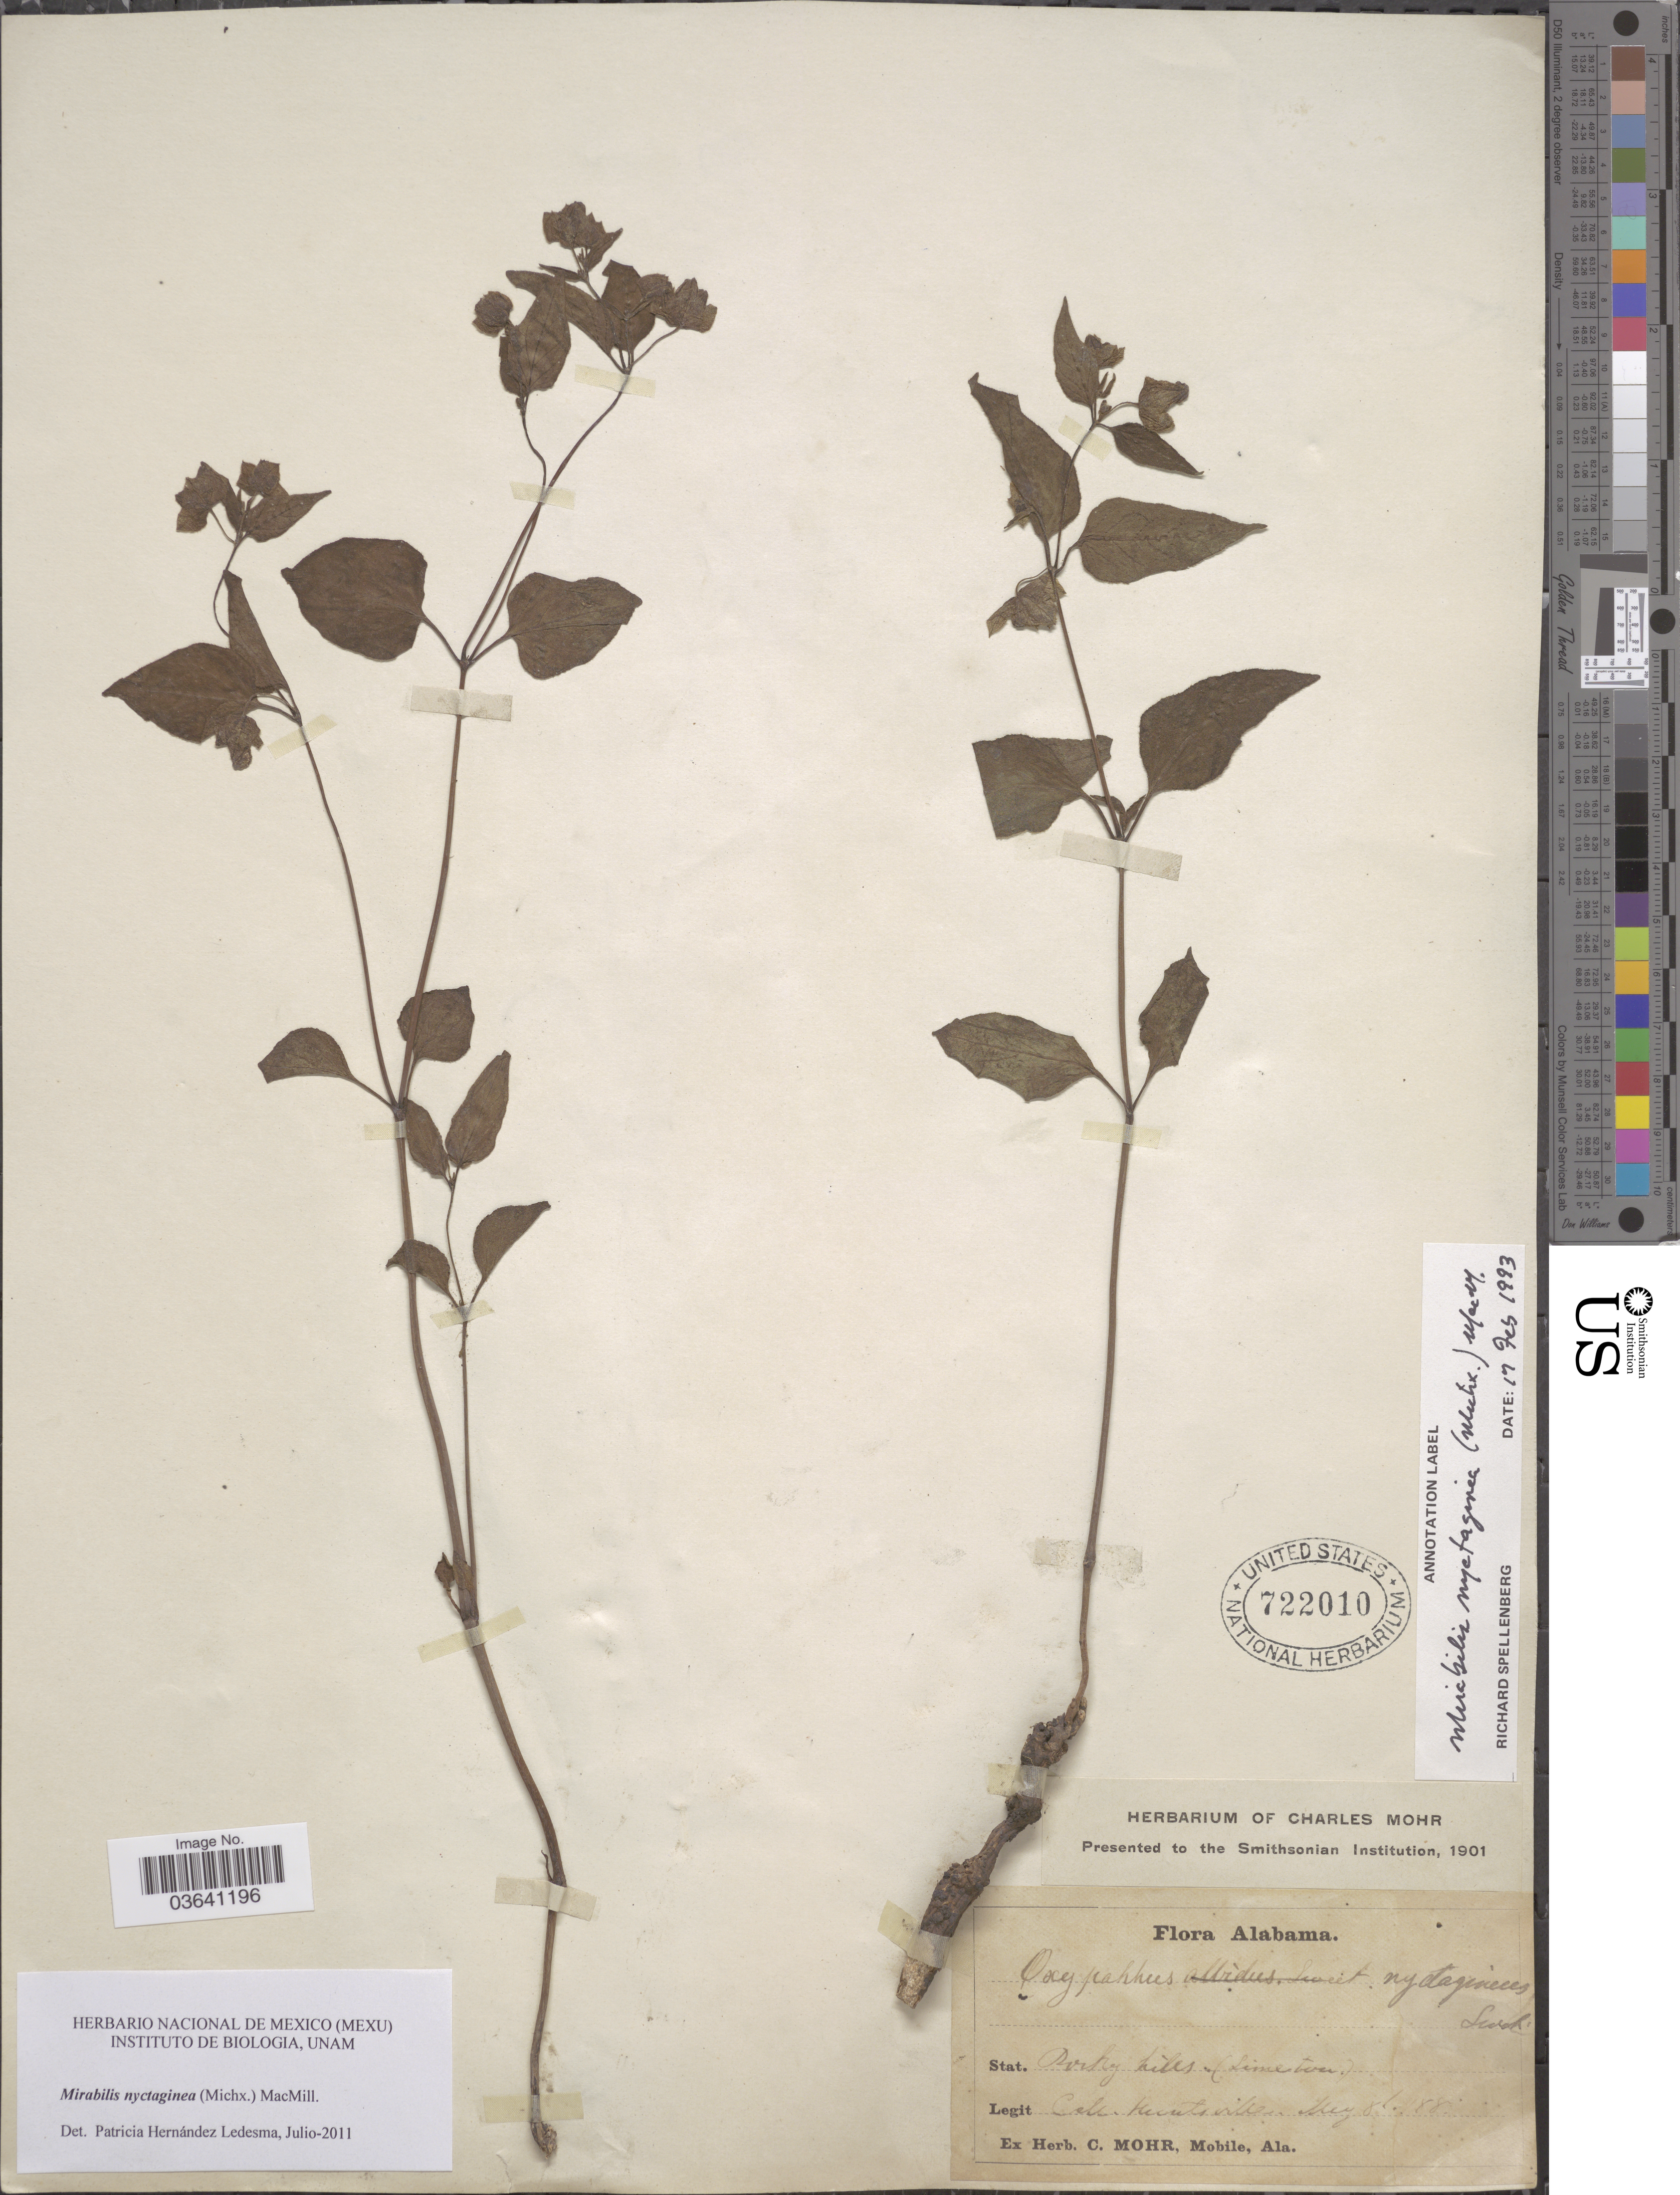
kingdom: Plantae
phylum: Tracheophyta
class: Magnoliopsida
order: Caryophyllales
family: Nyctaginaceae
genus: Mirabilis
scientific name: Mirabilis nyctaginea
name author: (Michx.) MacMill.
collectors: Mohr, C. T. (herbarium)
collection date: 1881-05-08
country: United States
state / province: Alabama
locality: Huntsville.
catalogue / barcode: US 722010